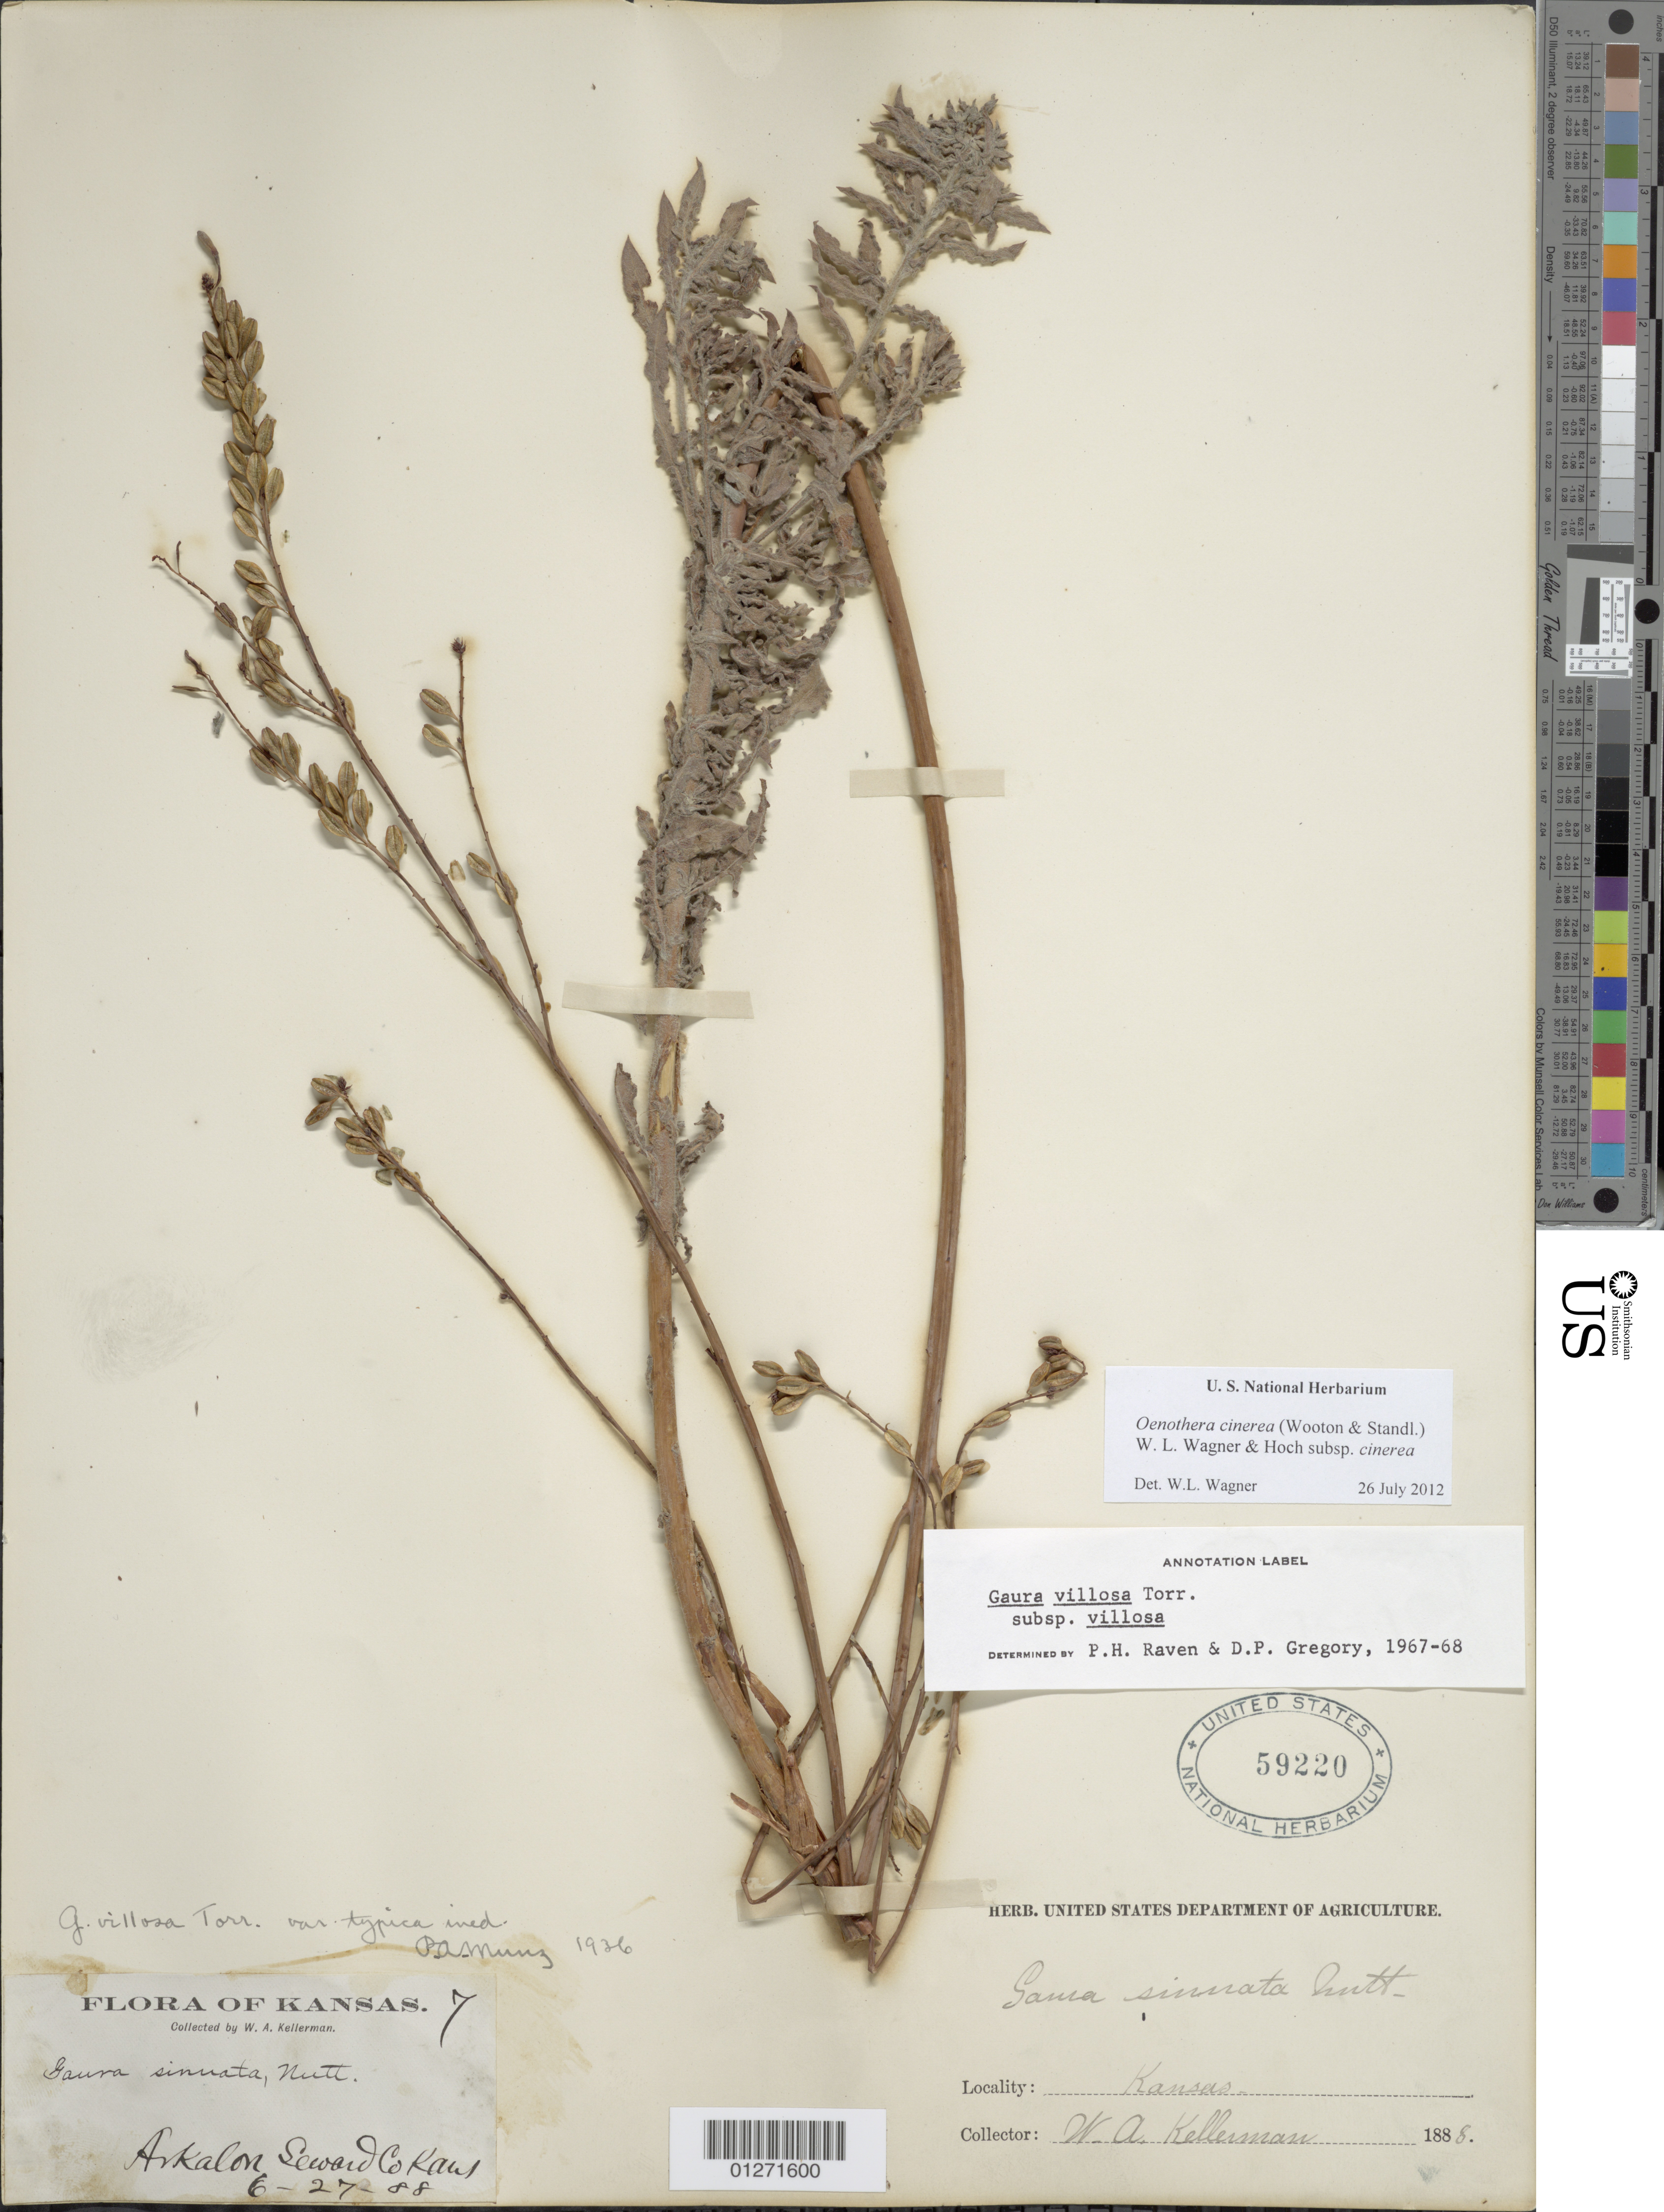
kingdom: Plantae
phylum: Tracheophyta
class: Magnoliopsida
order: Myrtales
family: Onagraceae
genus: Oenothera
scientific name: Oenothera cinerea subsp. cinerea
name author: (Wooton & Standl.) W.L. Wagner & Hoch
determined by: Wagner, W. L., (BOT), Smithsonian Institution - National Museum of Natural History (UNITED STATES)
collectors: W. A. Kellerman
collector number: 7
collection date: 1888-06-27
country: United States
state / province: Kansas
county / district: Seward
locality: Arkalon.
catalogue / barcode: US 59220